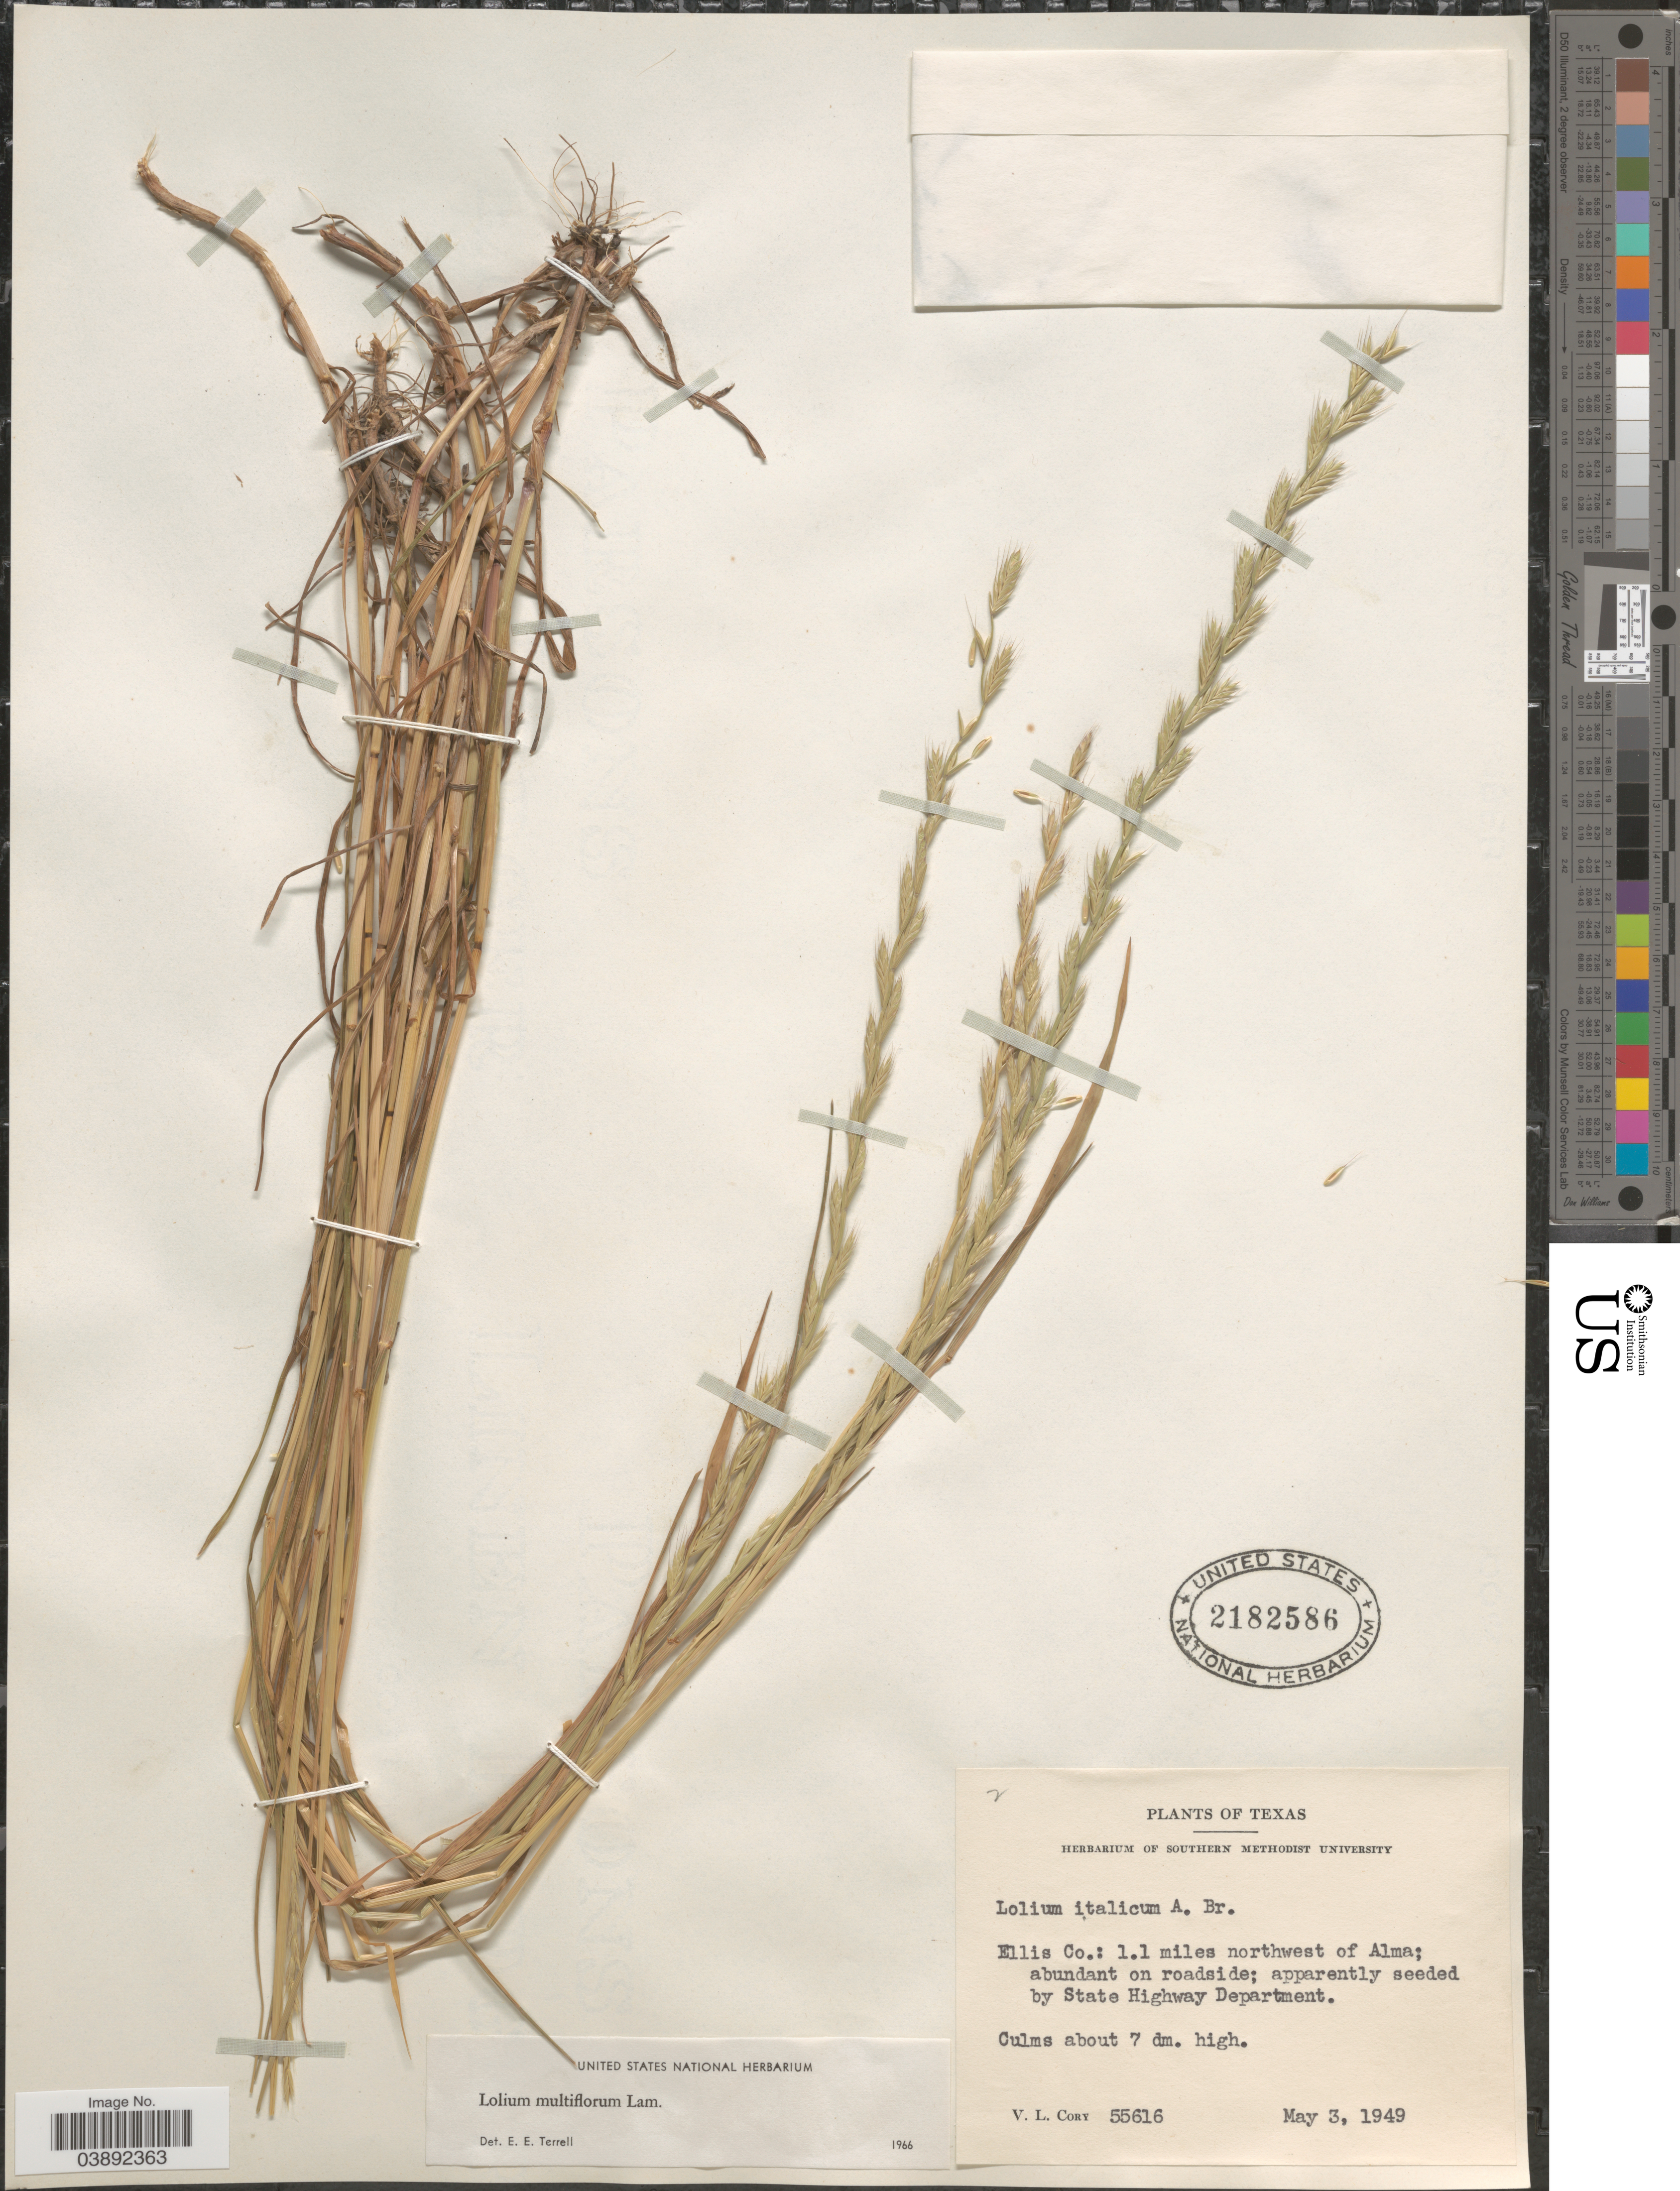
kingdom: Plantae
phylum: Tracheophyta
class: Liliopsida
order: Poales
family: Poaceae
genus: Lolium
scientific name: Lolium multiflorum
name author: Lam.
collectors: V. Cory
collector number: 55616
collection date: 1949-05-03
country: United States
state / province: Texas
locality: Ellis Co.: 1.1 miles northwest of Alma; on roadside; apparently seeded by State Highway Department.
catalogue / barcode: US 2182586